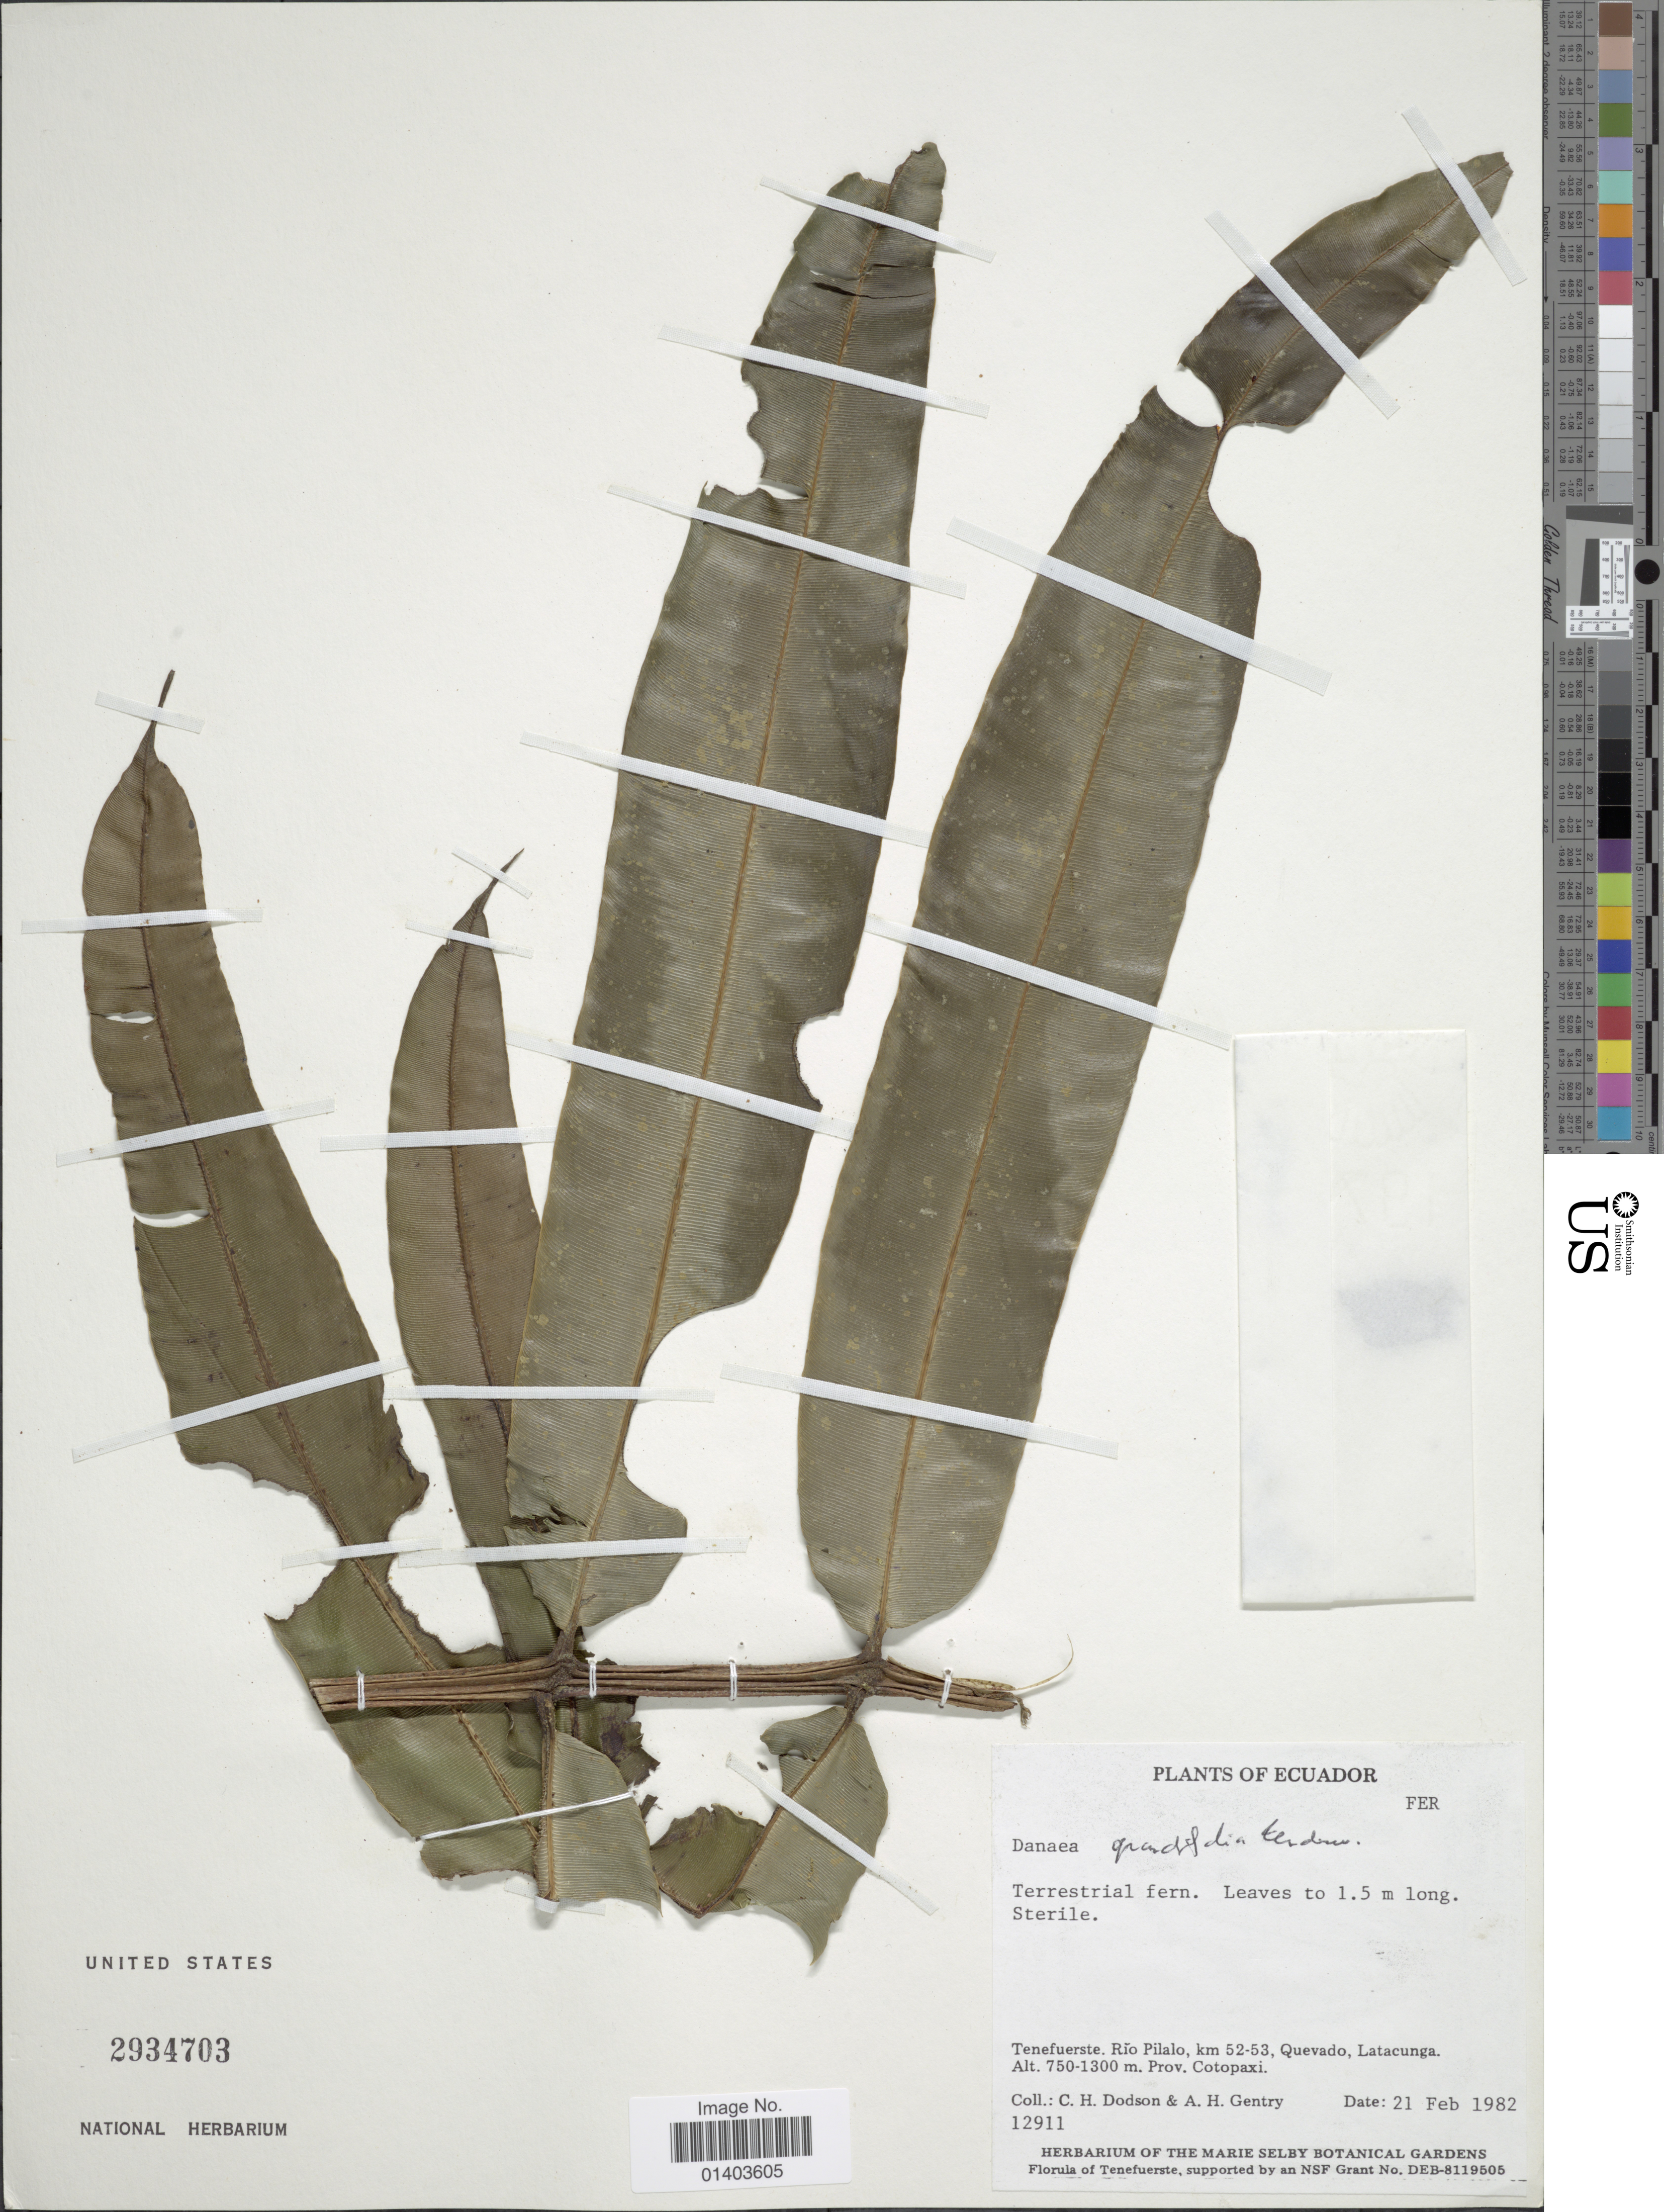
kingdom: Plantae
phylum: Tracheophyta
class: Polypodiopsida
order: Marattiales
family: Marattiaceae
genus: Danaea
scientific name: Danaea grandifolia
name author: Underw.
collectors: C. H. Dodson & A. H. Gentry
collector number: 12911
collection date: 1982-02-21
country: Ecuador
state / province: Cotopaxi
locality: Tenefuerste, Rio Pilalo, km 52-53, Quevado, Latacnga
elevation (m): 750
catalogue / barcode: US 2934703